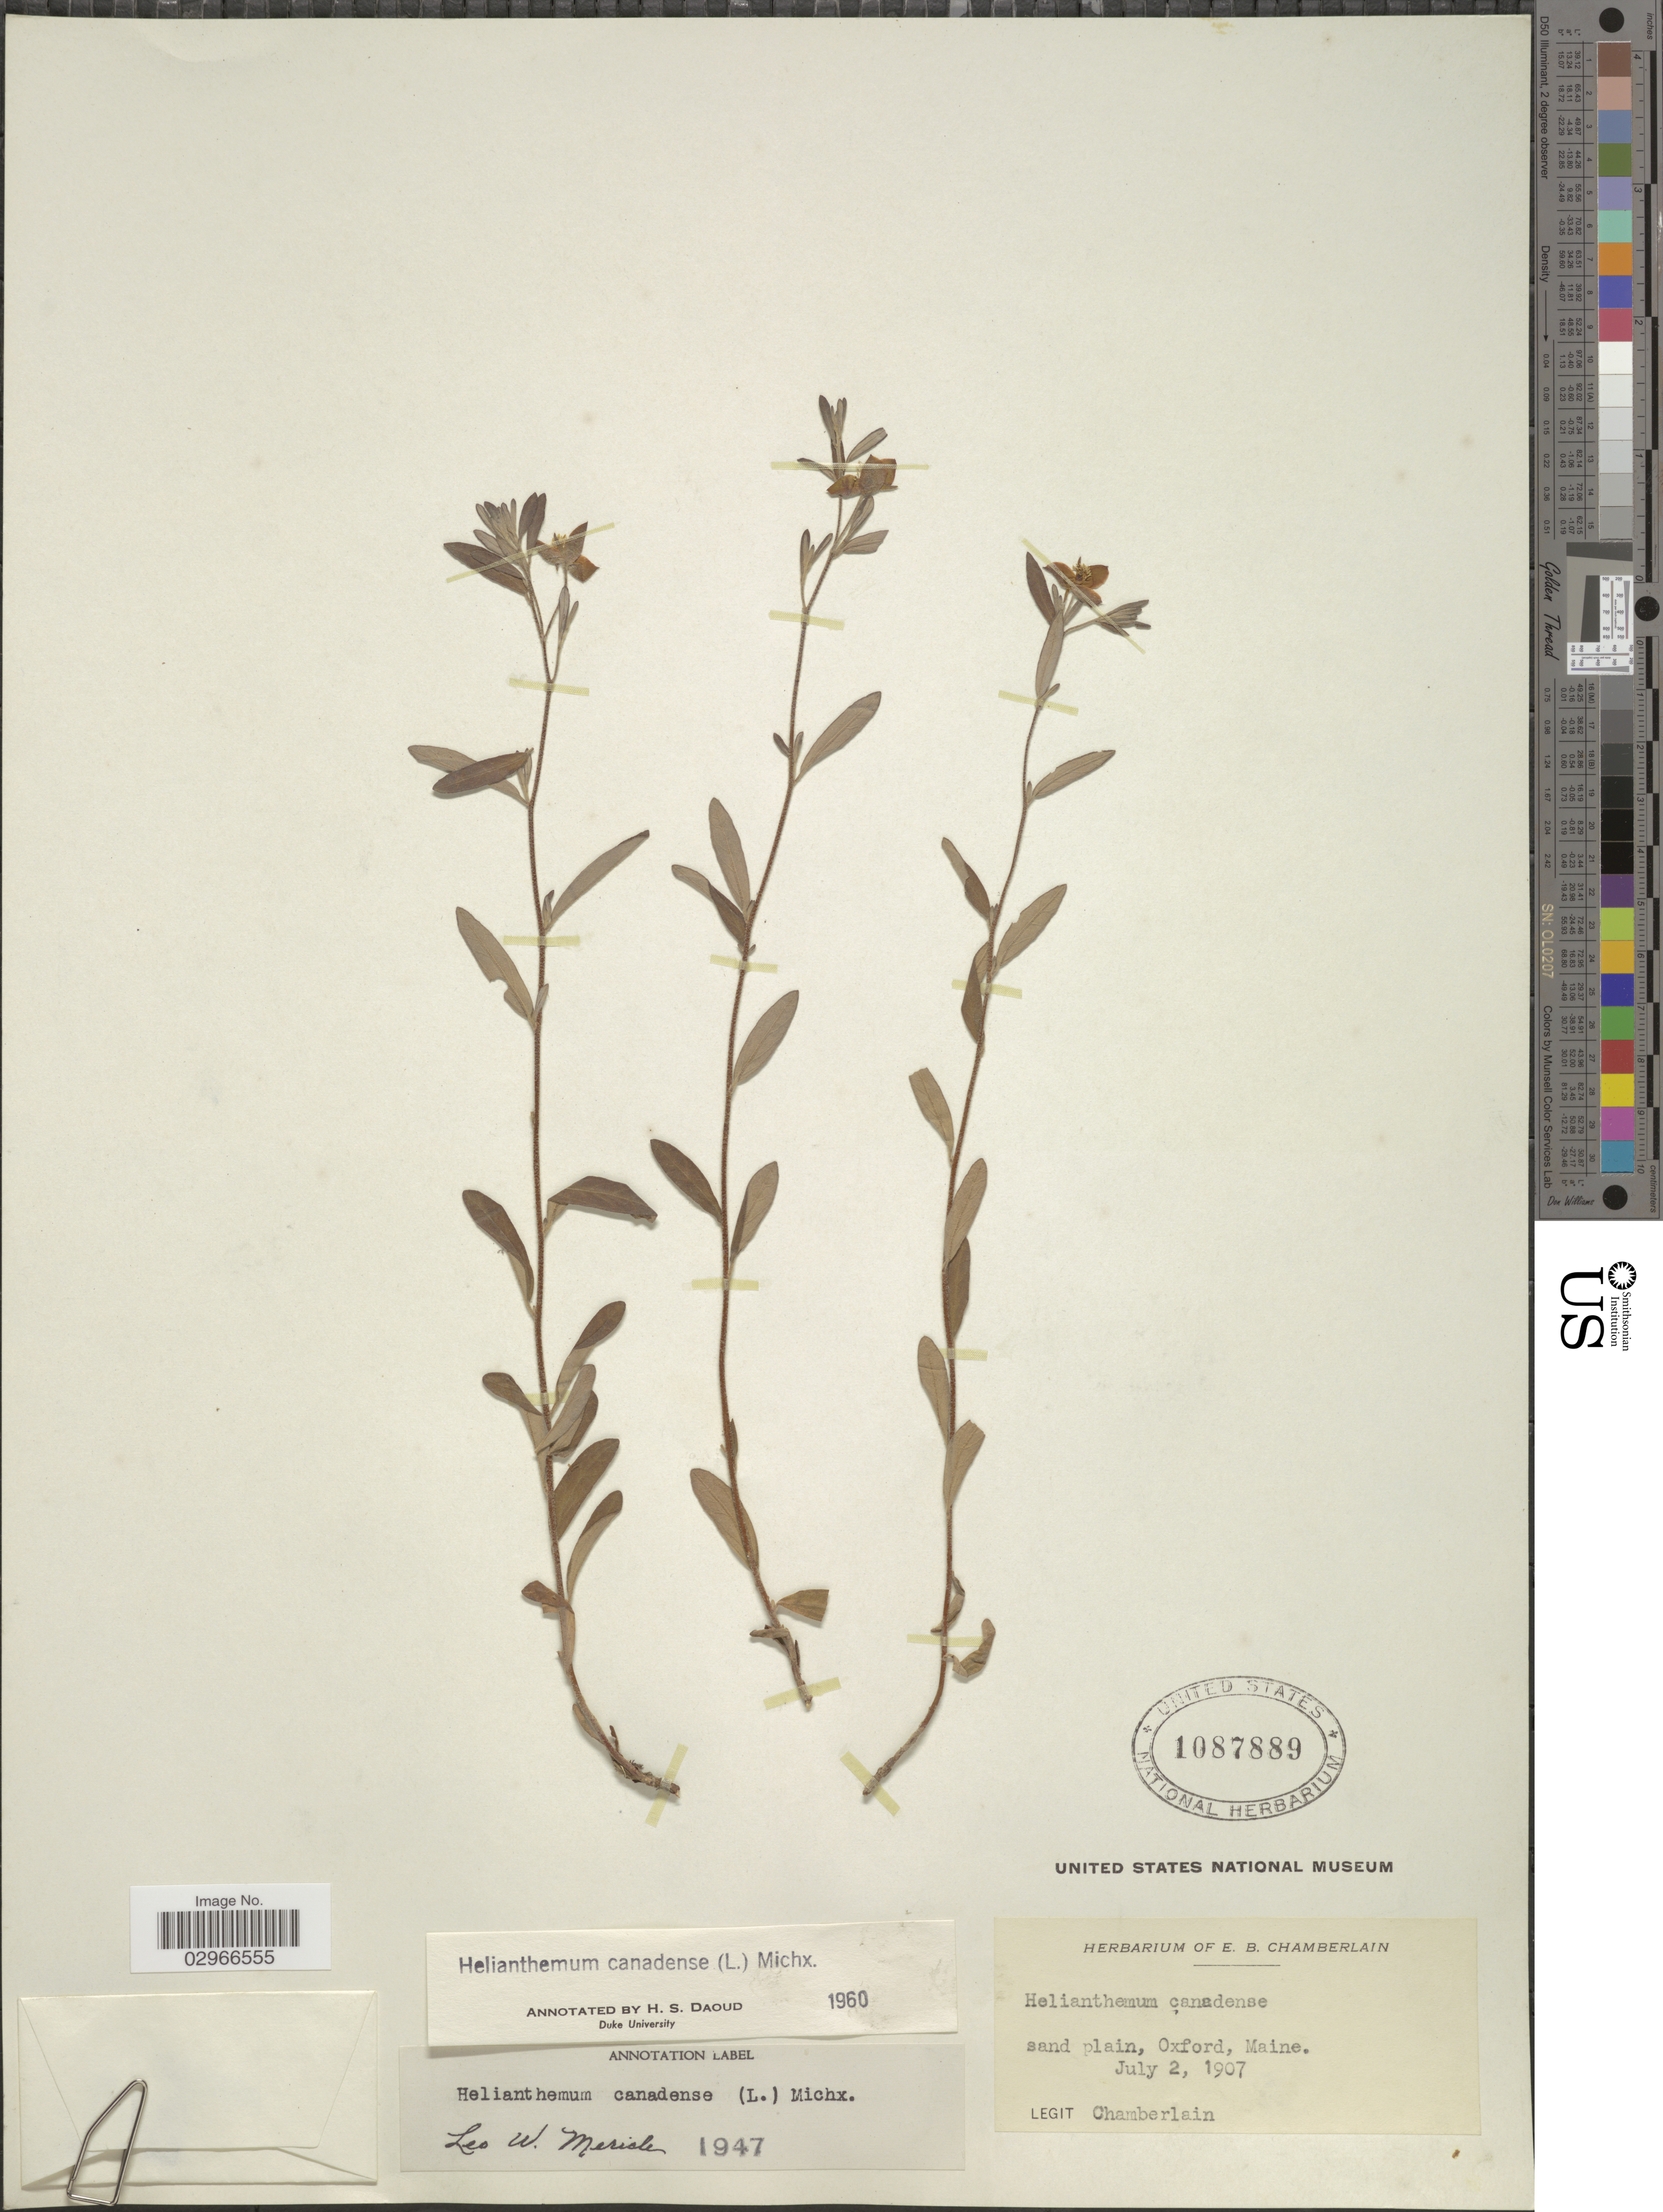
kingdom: Plantae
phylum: Tracheophyta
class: Magnoliopsida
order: Malvales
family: Cistaceae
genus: Helianthemum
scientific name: Helianthemum canadense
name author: (L.) Michx.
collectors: E. Chamberlain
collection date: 1907-07-02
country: United States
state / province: Maine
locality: Oxford.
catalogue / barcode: US 1087889